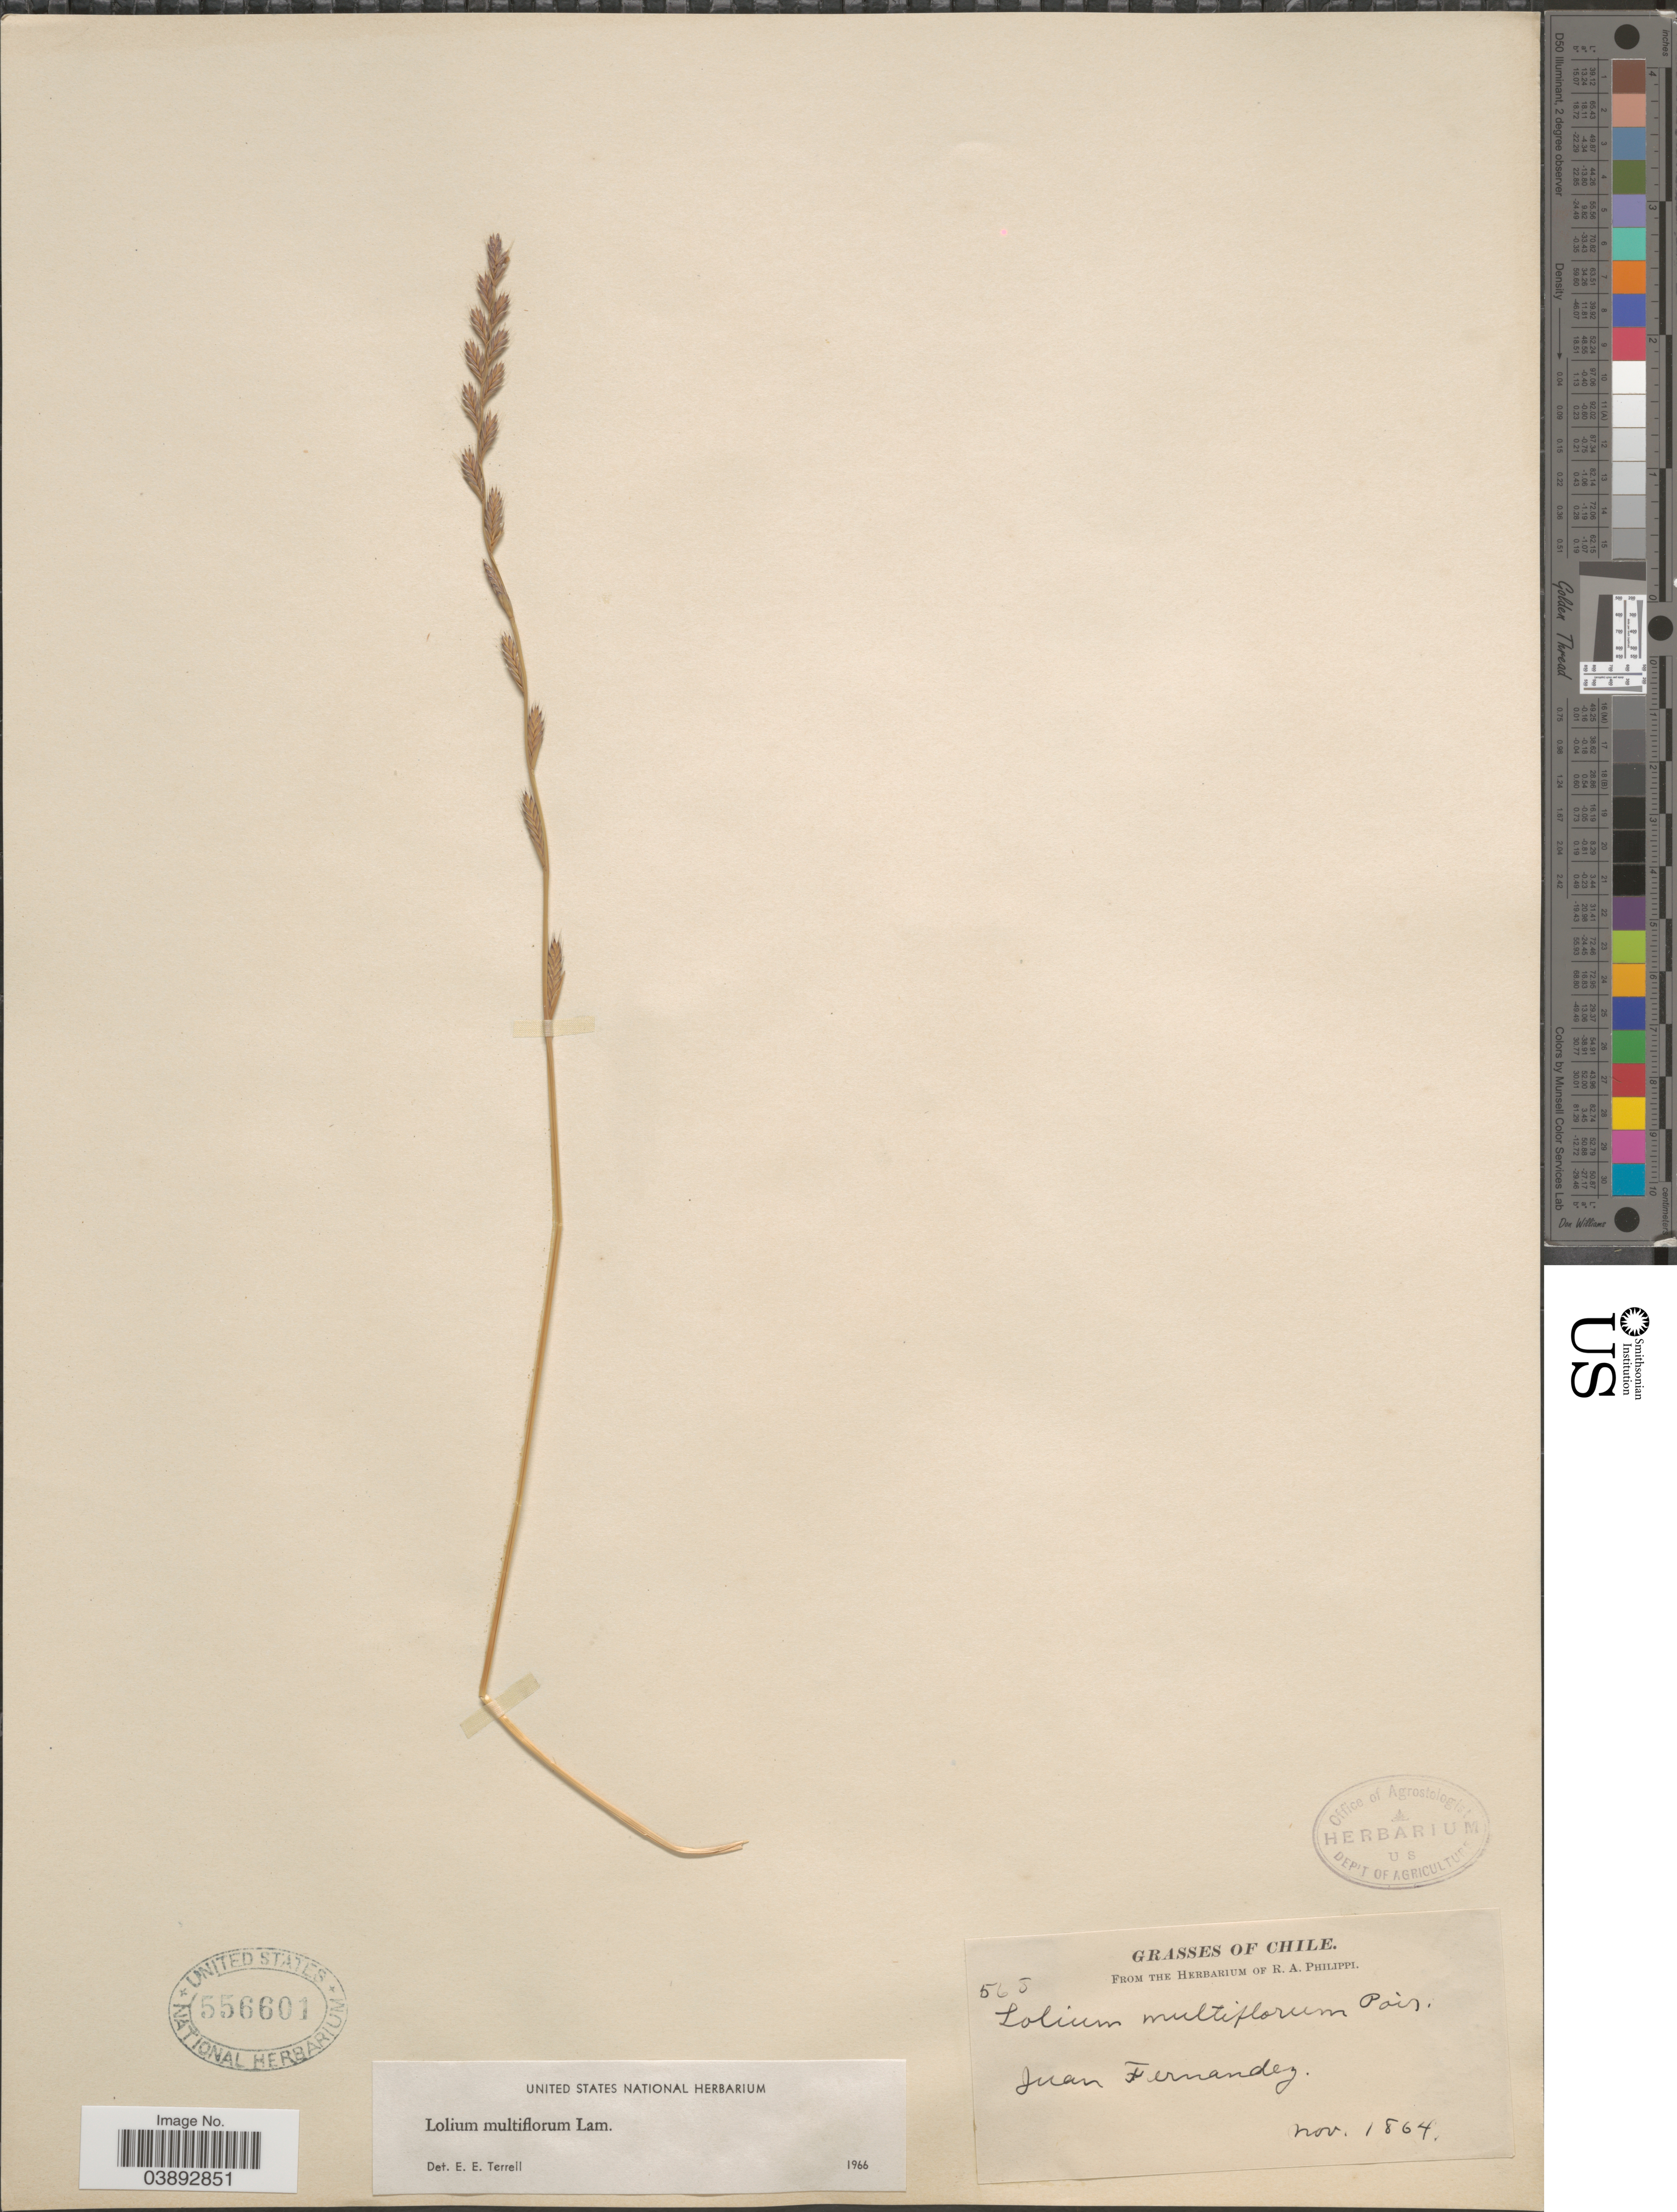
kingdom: Plantae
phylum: Tracheophyta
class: Liliopsida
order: Poales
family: Poaceae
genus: Lolium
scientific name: Lolium multiflorum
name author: Lam.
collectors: ex. herb. R.A. Philippi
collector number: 565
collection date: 1864-11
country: Chile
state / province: Valparaíso (V)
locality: Juan Fernandez.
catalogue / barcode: US 556601